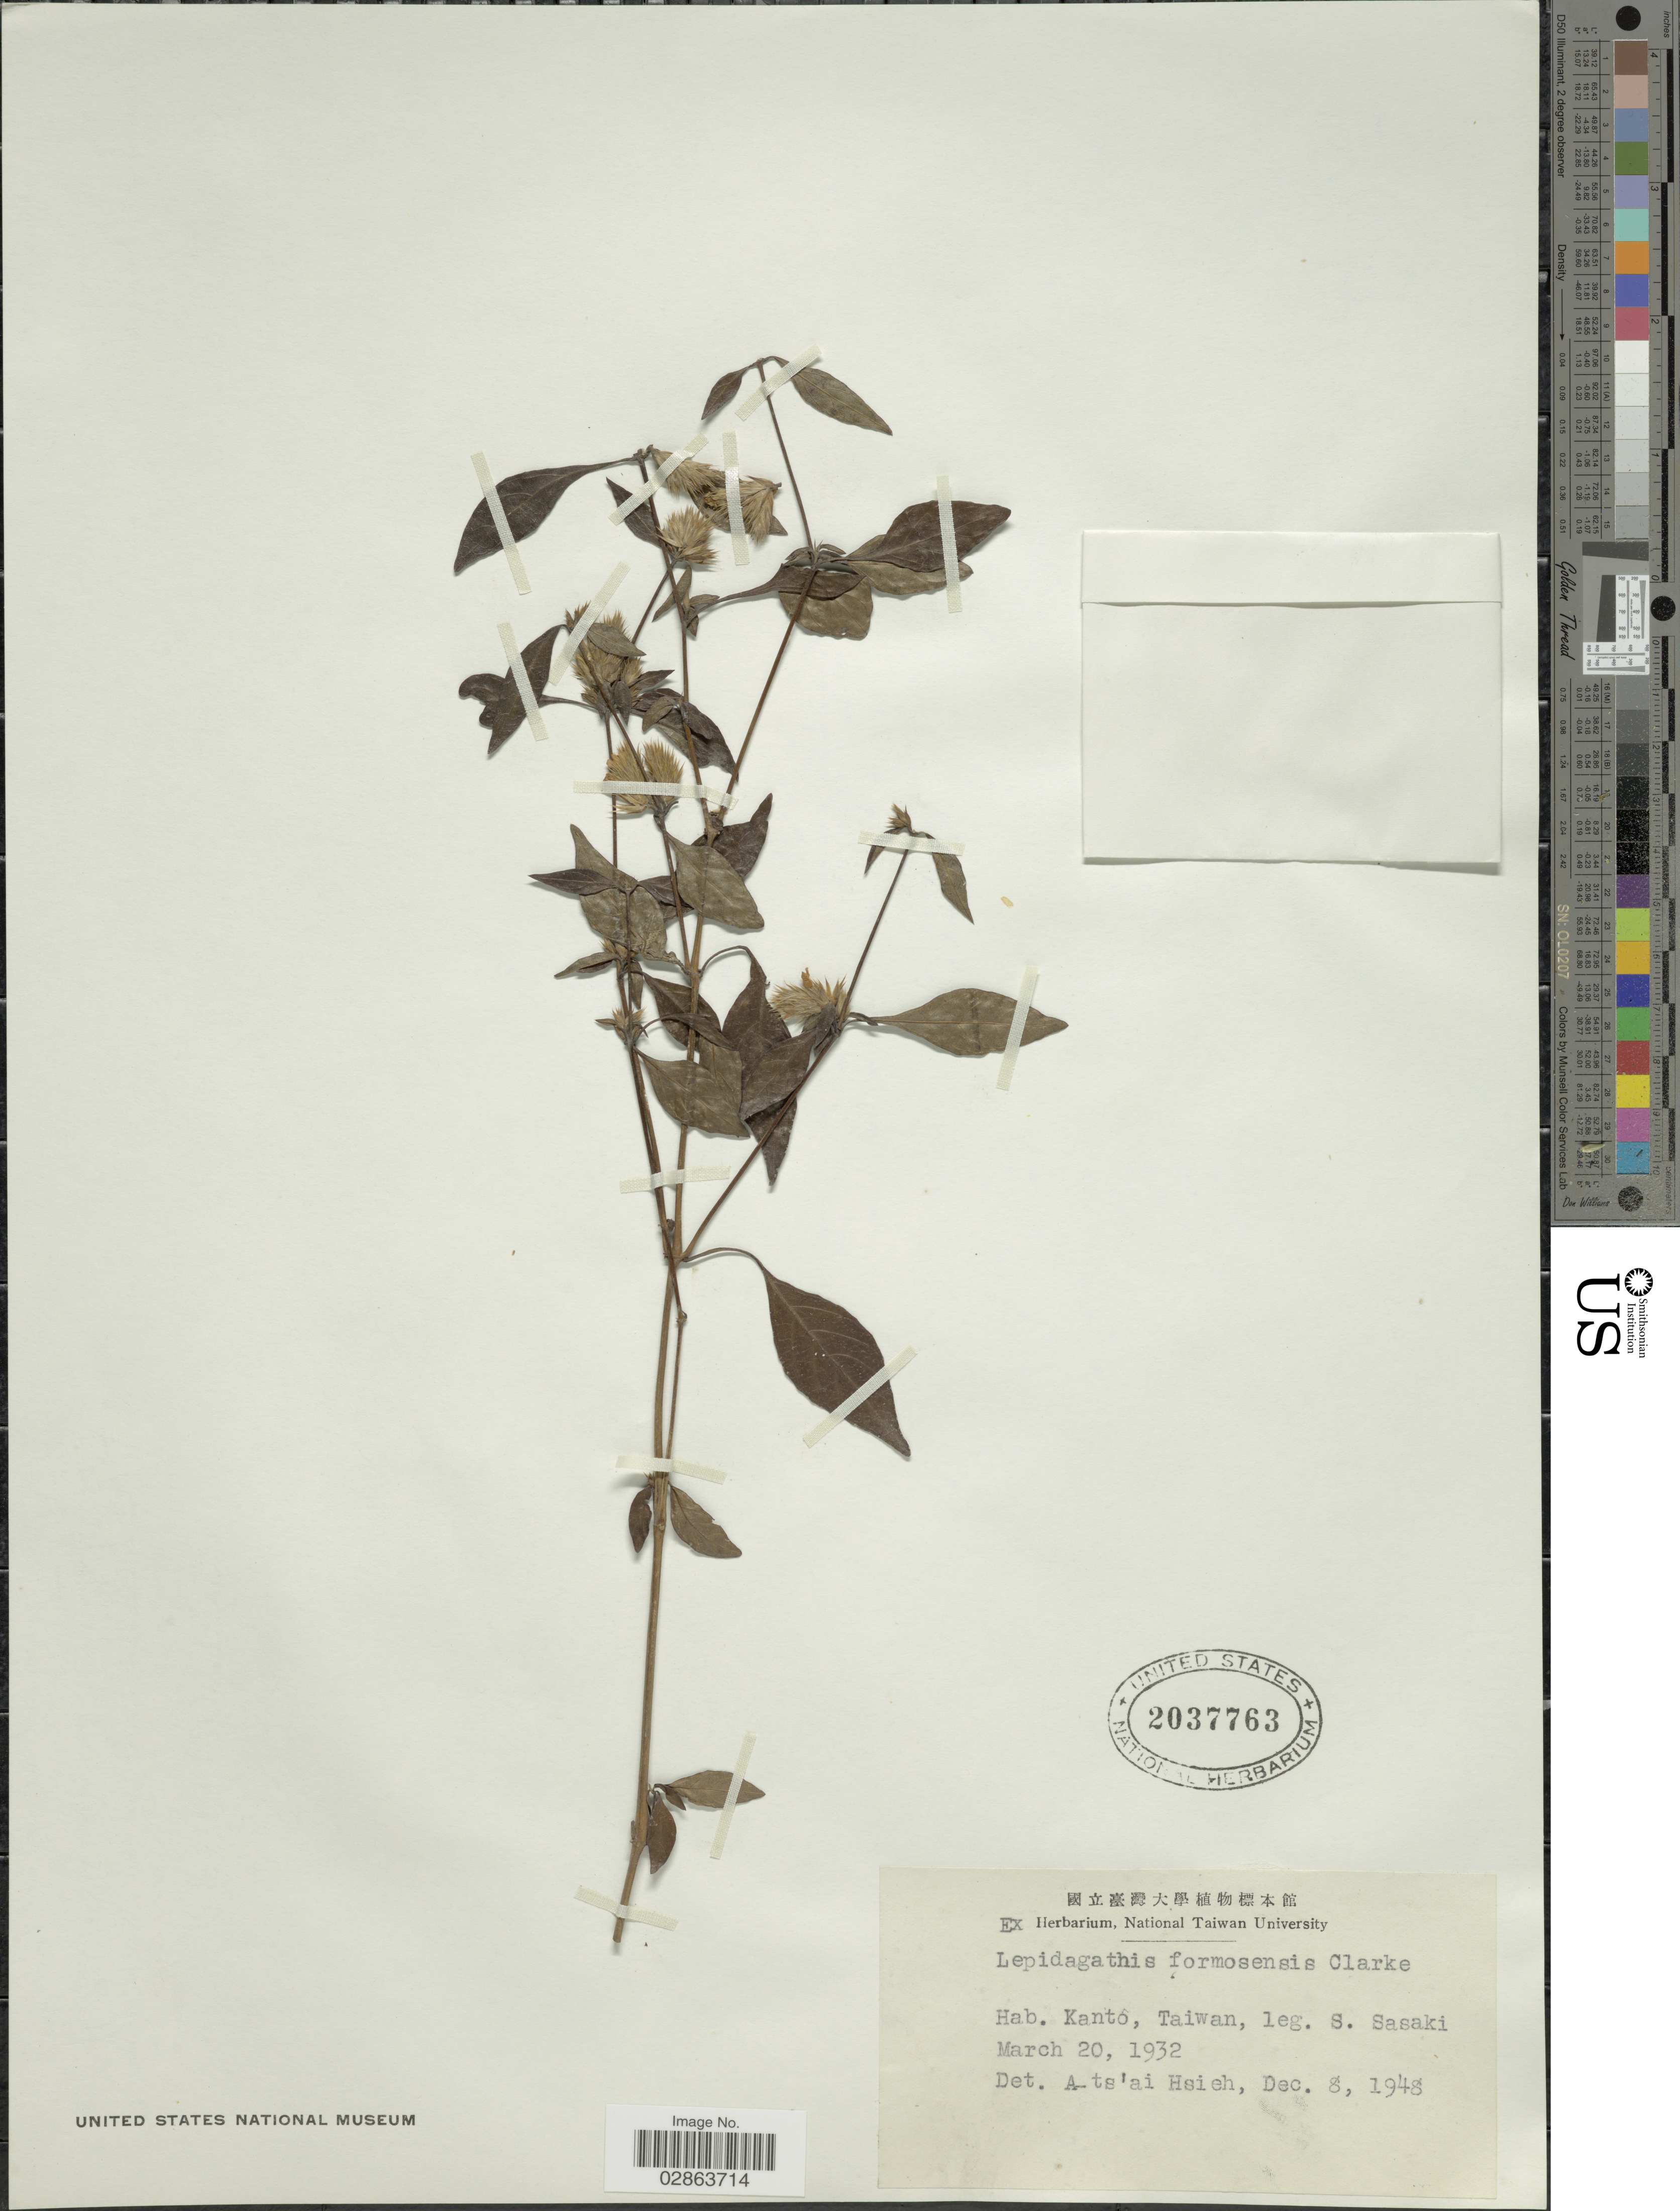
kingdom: Plantae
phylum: Tracheophyta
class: Magnoliopsida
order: Lamiales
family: Acanthaceae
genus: Lepidagathis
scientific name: Lepidagathis formosensis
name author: C.B. Clarke ex Hayata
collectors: S. Sasaki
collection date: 1932-03-20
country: Taiwan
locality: Kanto.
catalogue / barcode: US 2037763